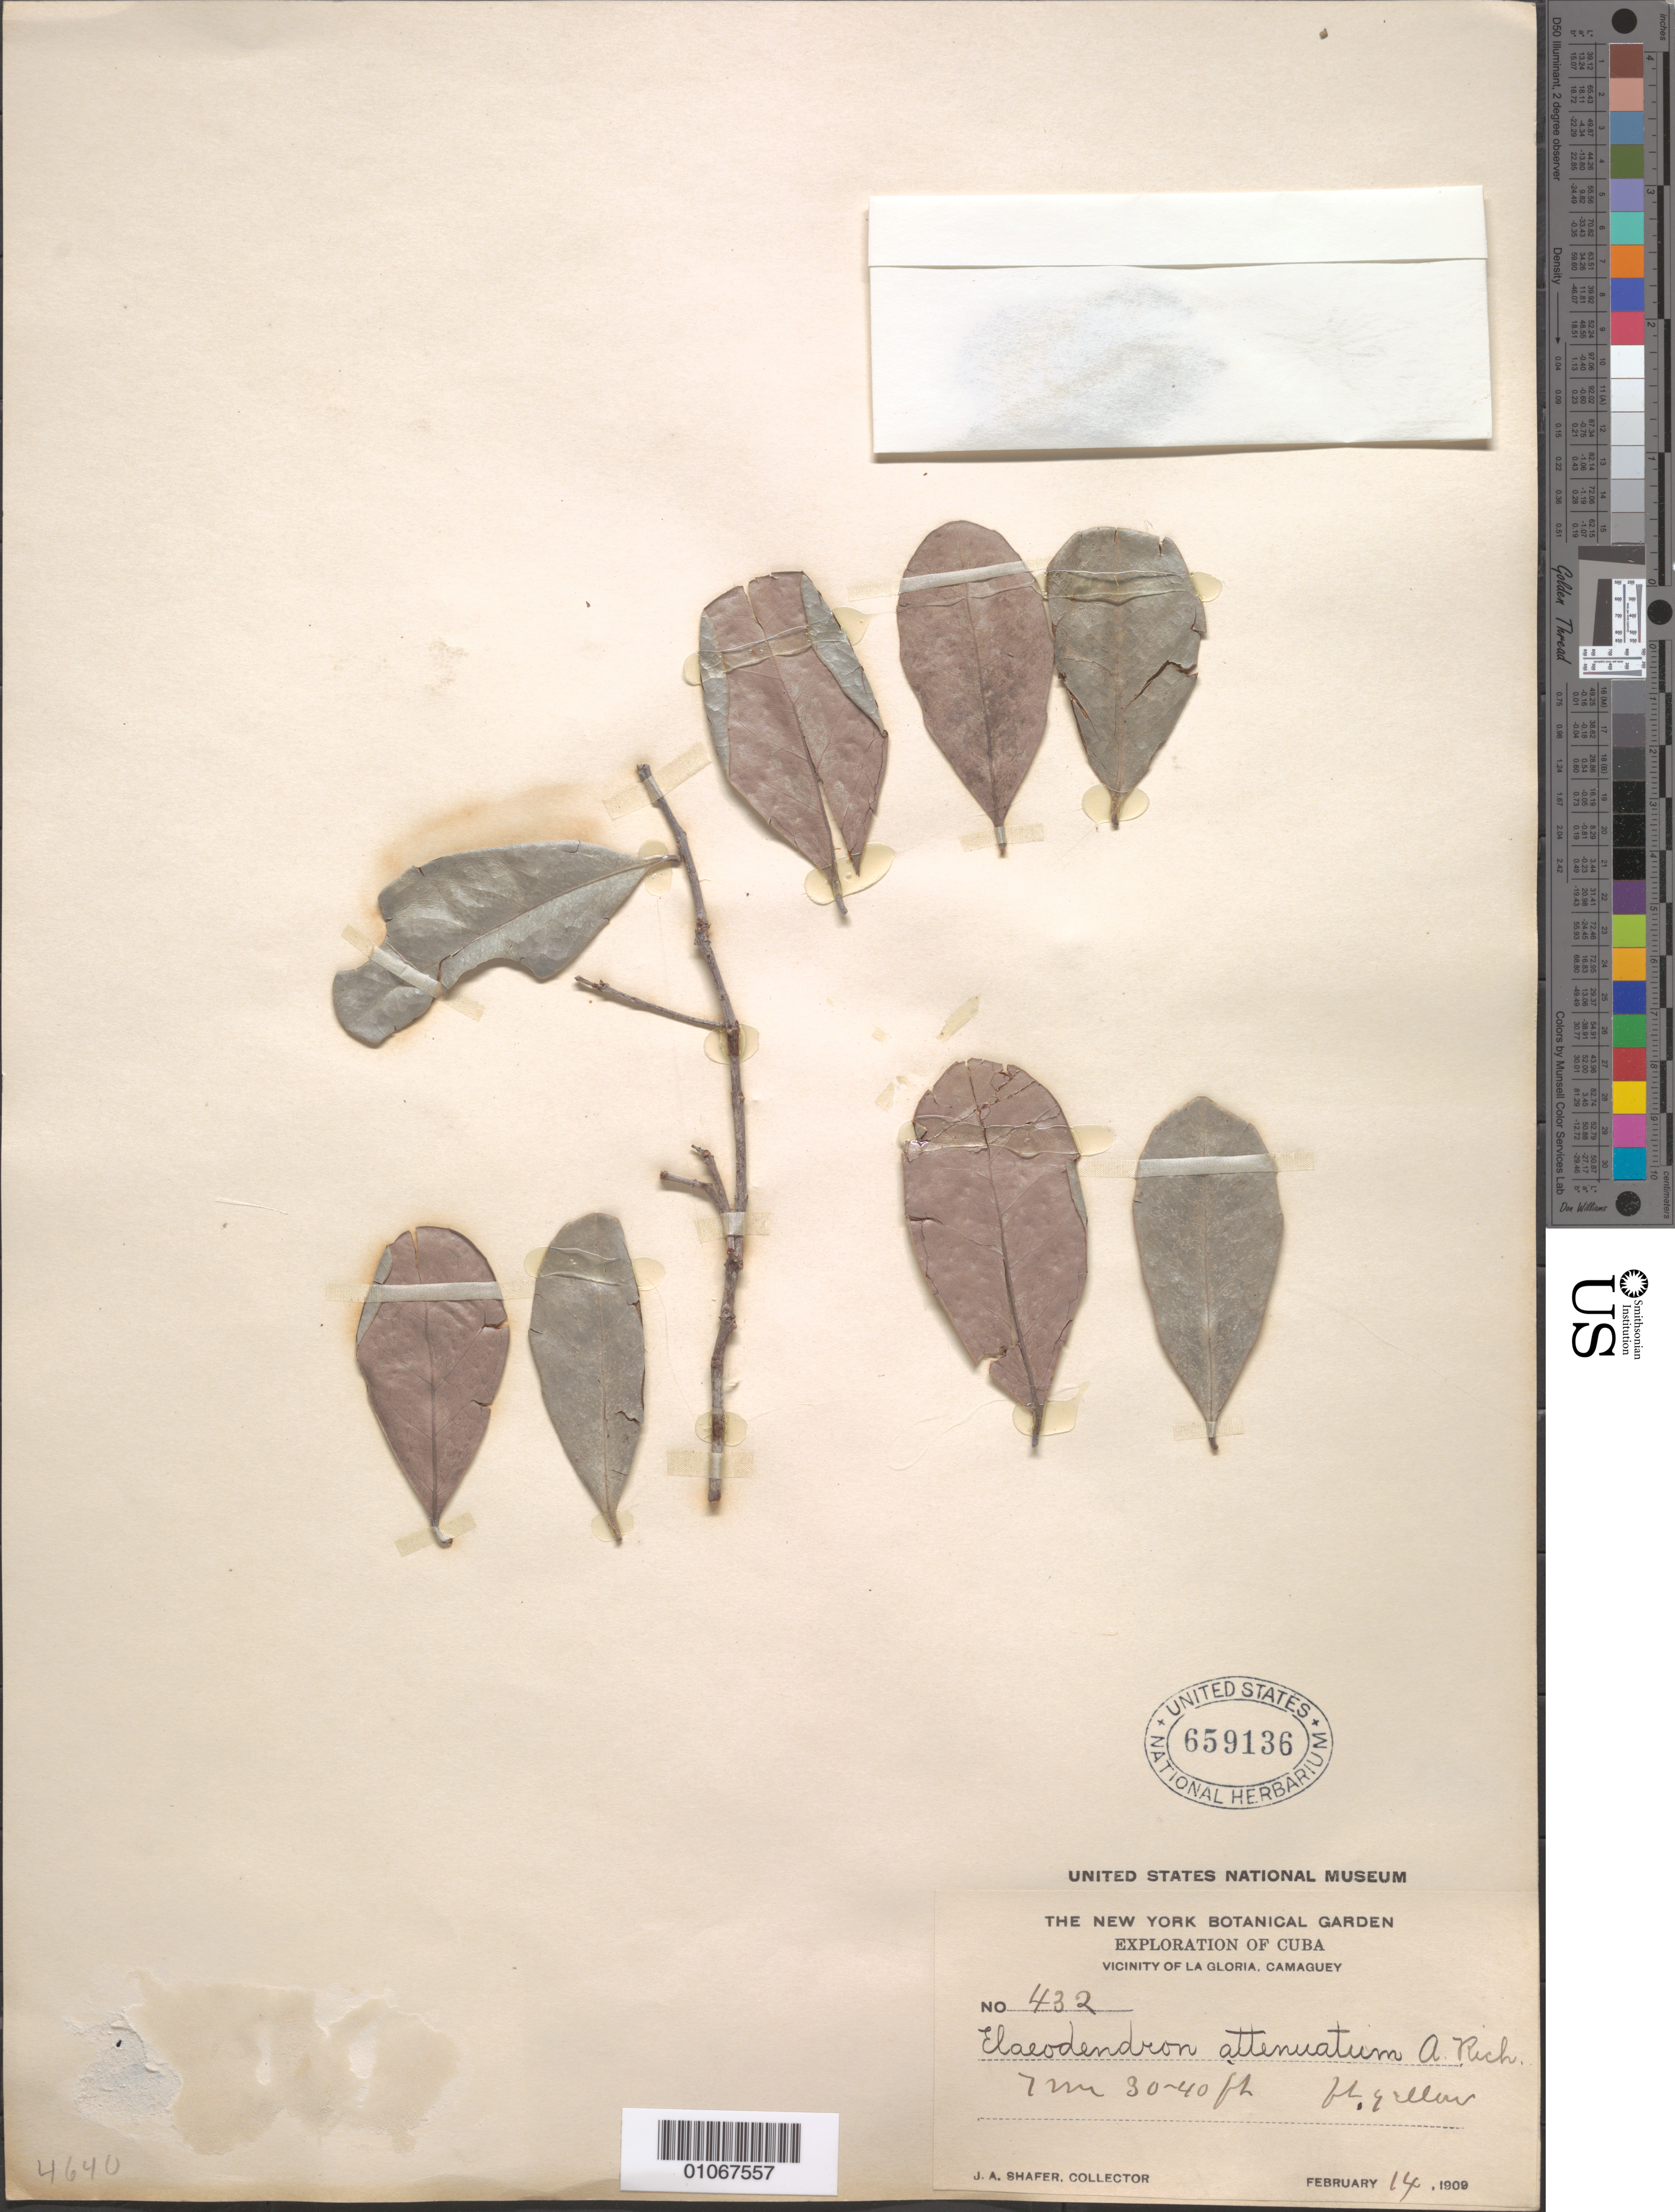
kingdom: Plantae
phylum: Tracheophyta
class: Magnoliopsida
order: Celastrales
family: Celastraceae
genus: Elaeodendron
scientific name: Elaeodendron attenuatum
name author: A. Rich.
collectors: J. A. Shafer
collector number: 432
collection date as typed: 14 Feb 1909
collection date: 1909-02-14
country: Cuba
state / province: Camagüey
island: Cuba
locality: Vicinity of La Gloria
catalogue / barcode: US 659136